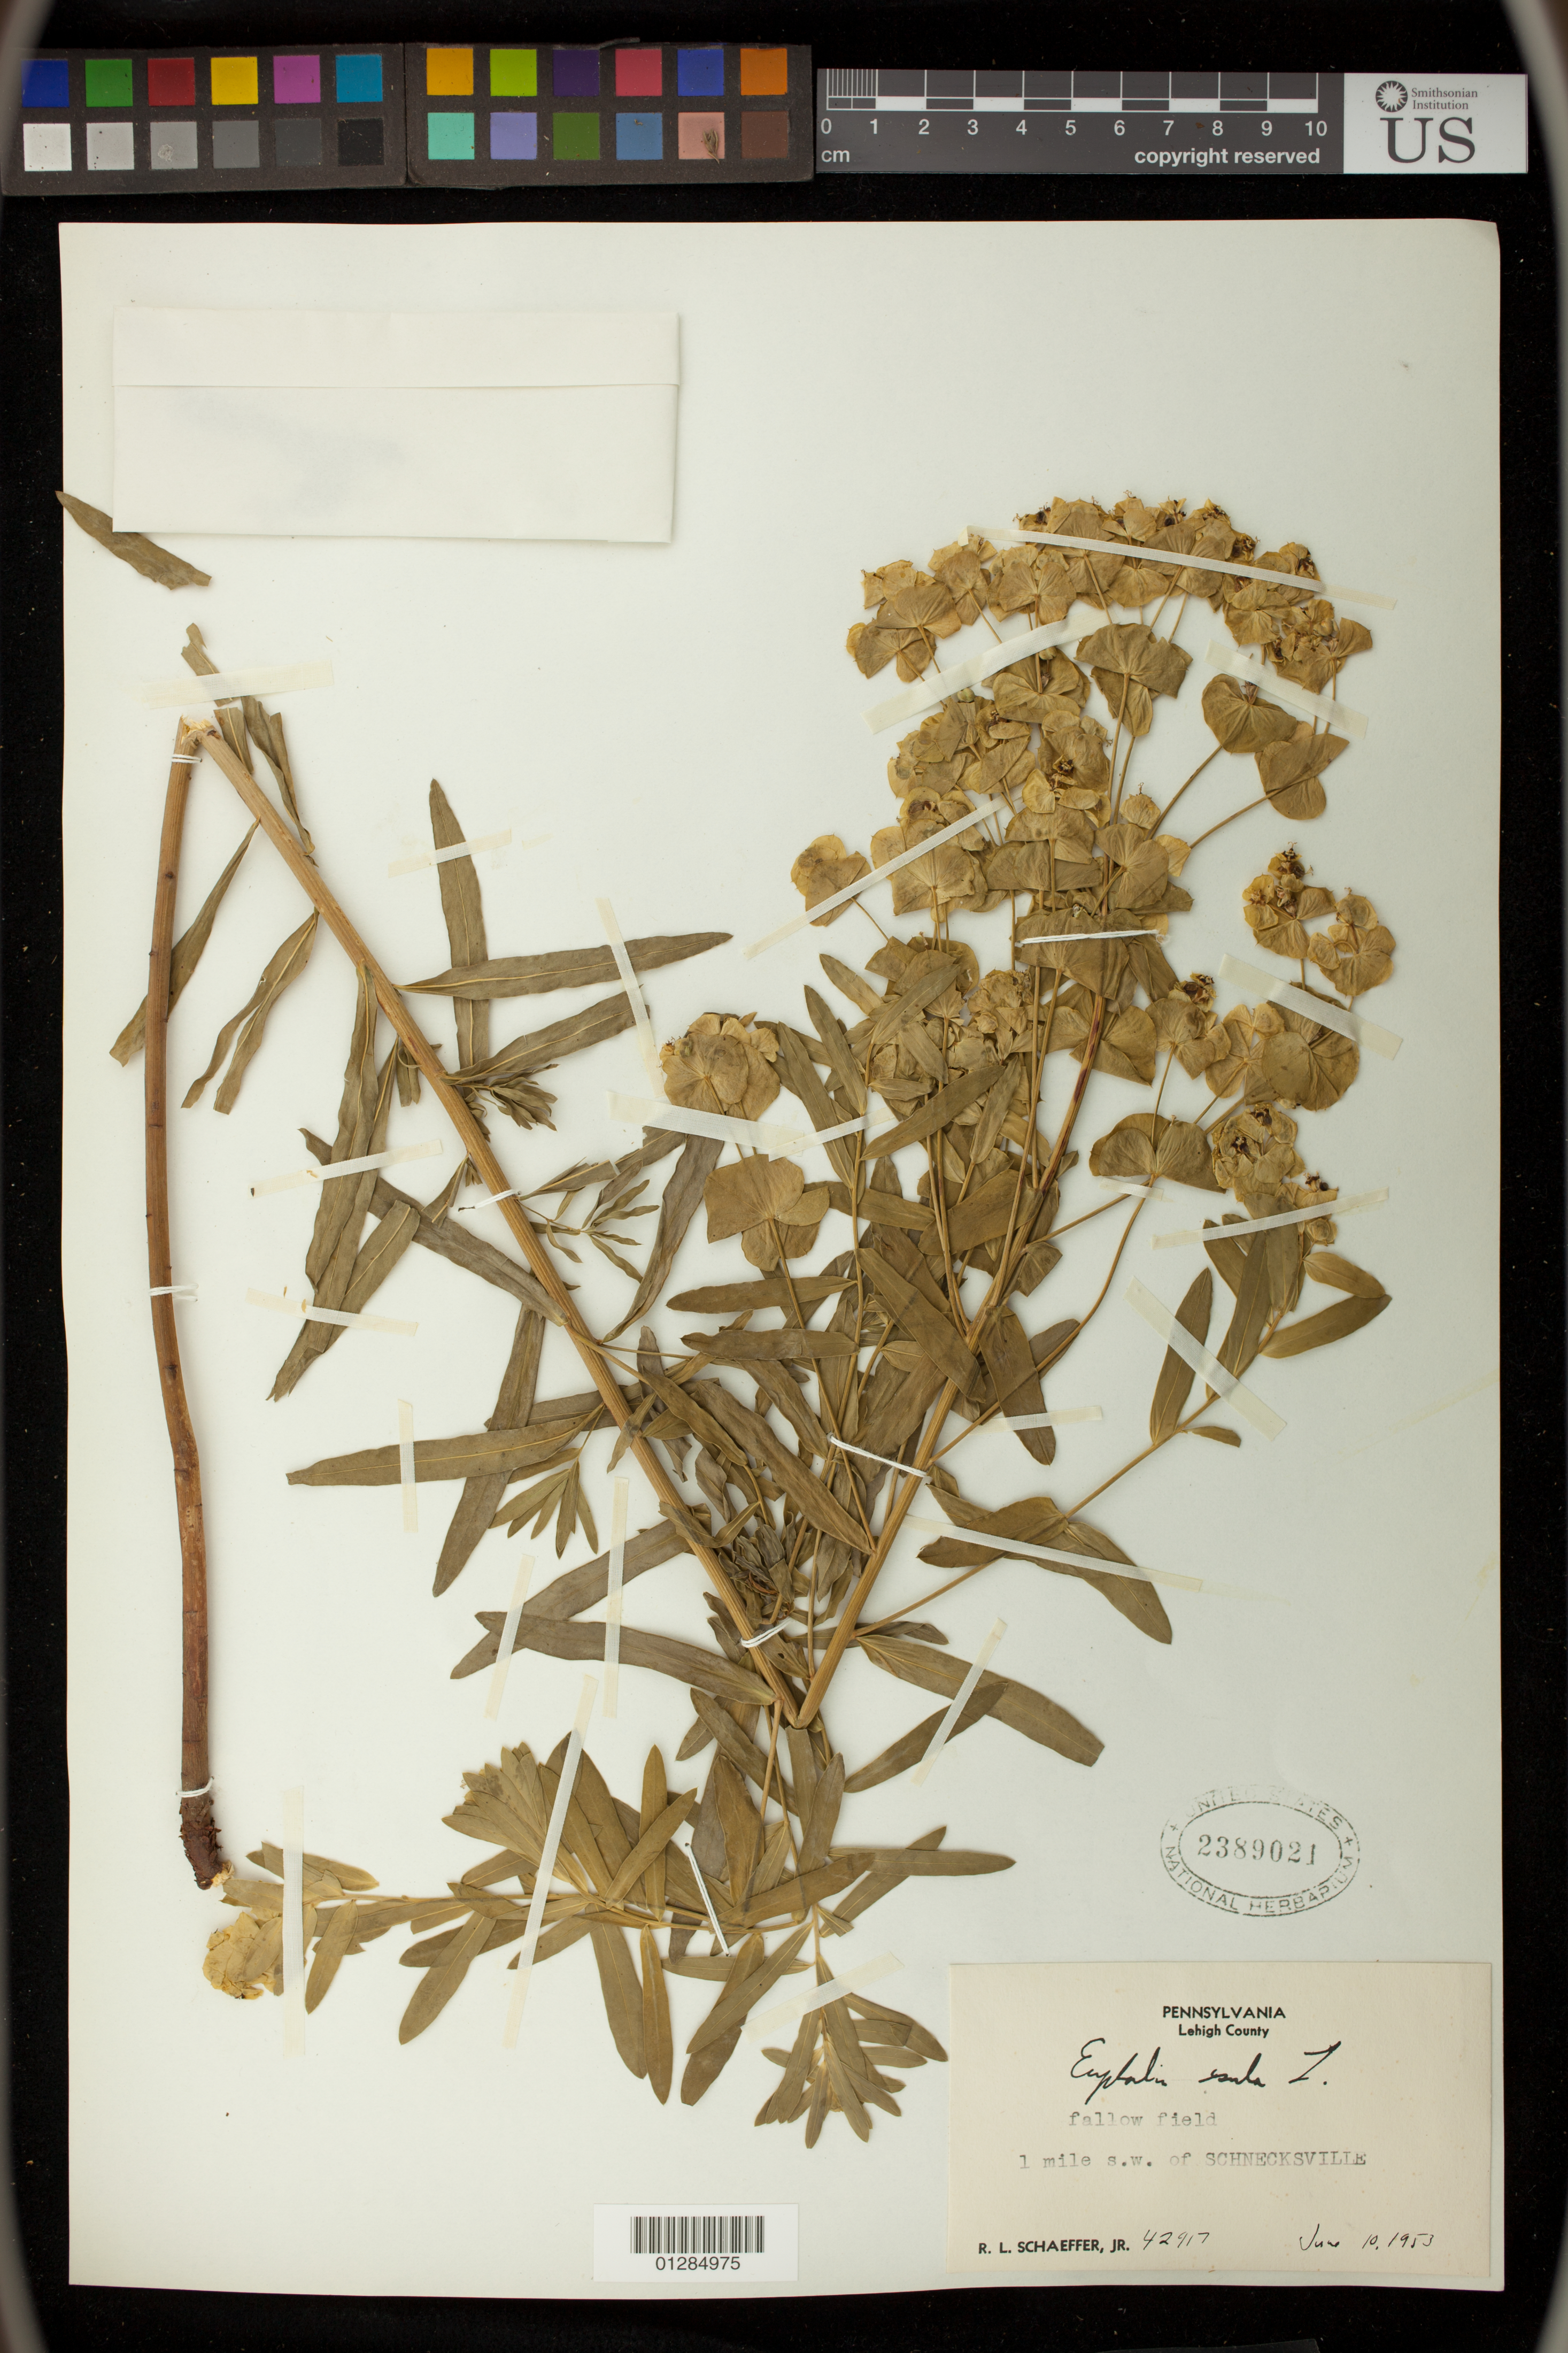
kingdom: Plantae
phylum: Tracheophyta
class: Magnoliopsida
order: Malpighiales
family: Euphorbiaceae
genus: Euphorbia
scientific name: Euphorbia esula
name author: L.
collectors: R. Schaeffer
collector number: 42917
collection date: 1953-06-10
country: United States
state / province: Pennsylvania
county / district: Lehigh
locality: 1 mile s.w. of Schnecksville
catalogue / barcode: US 2389021